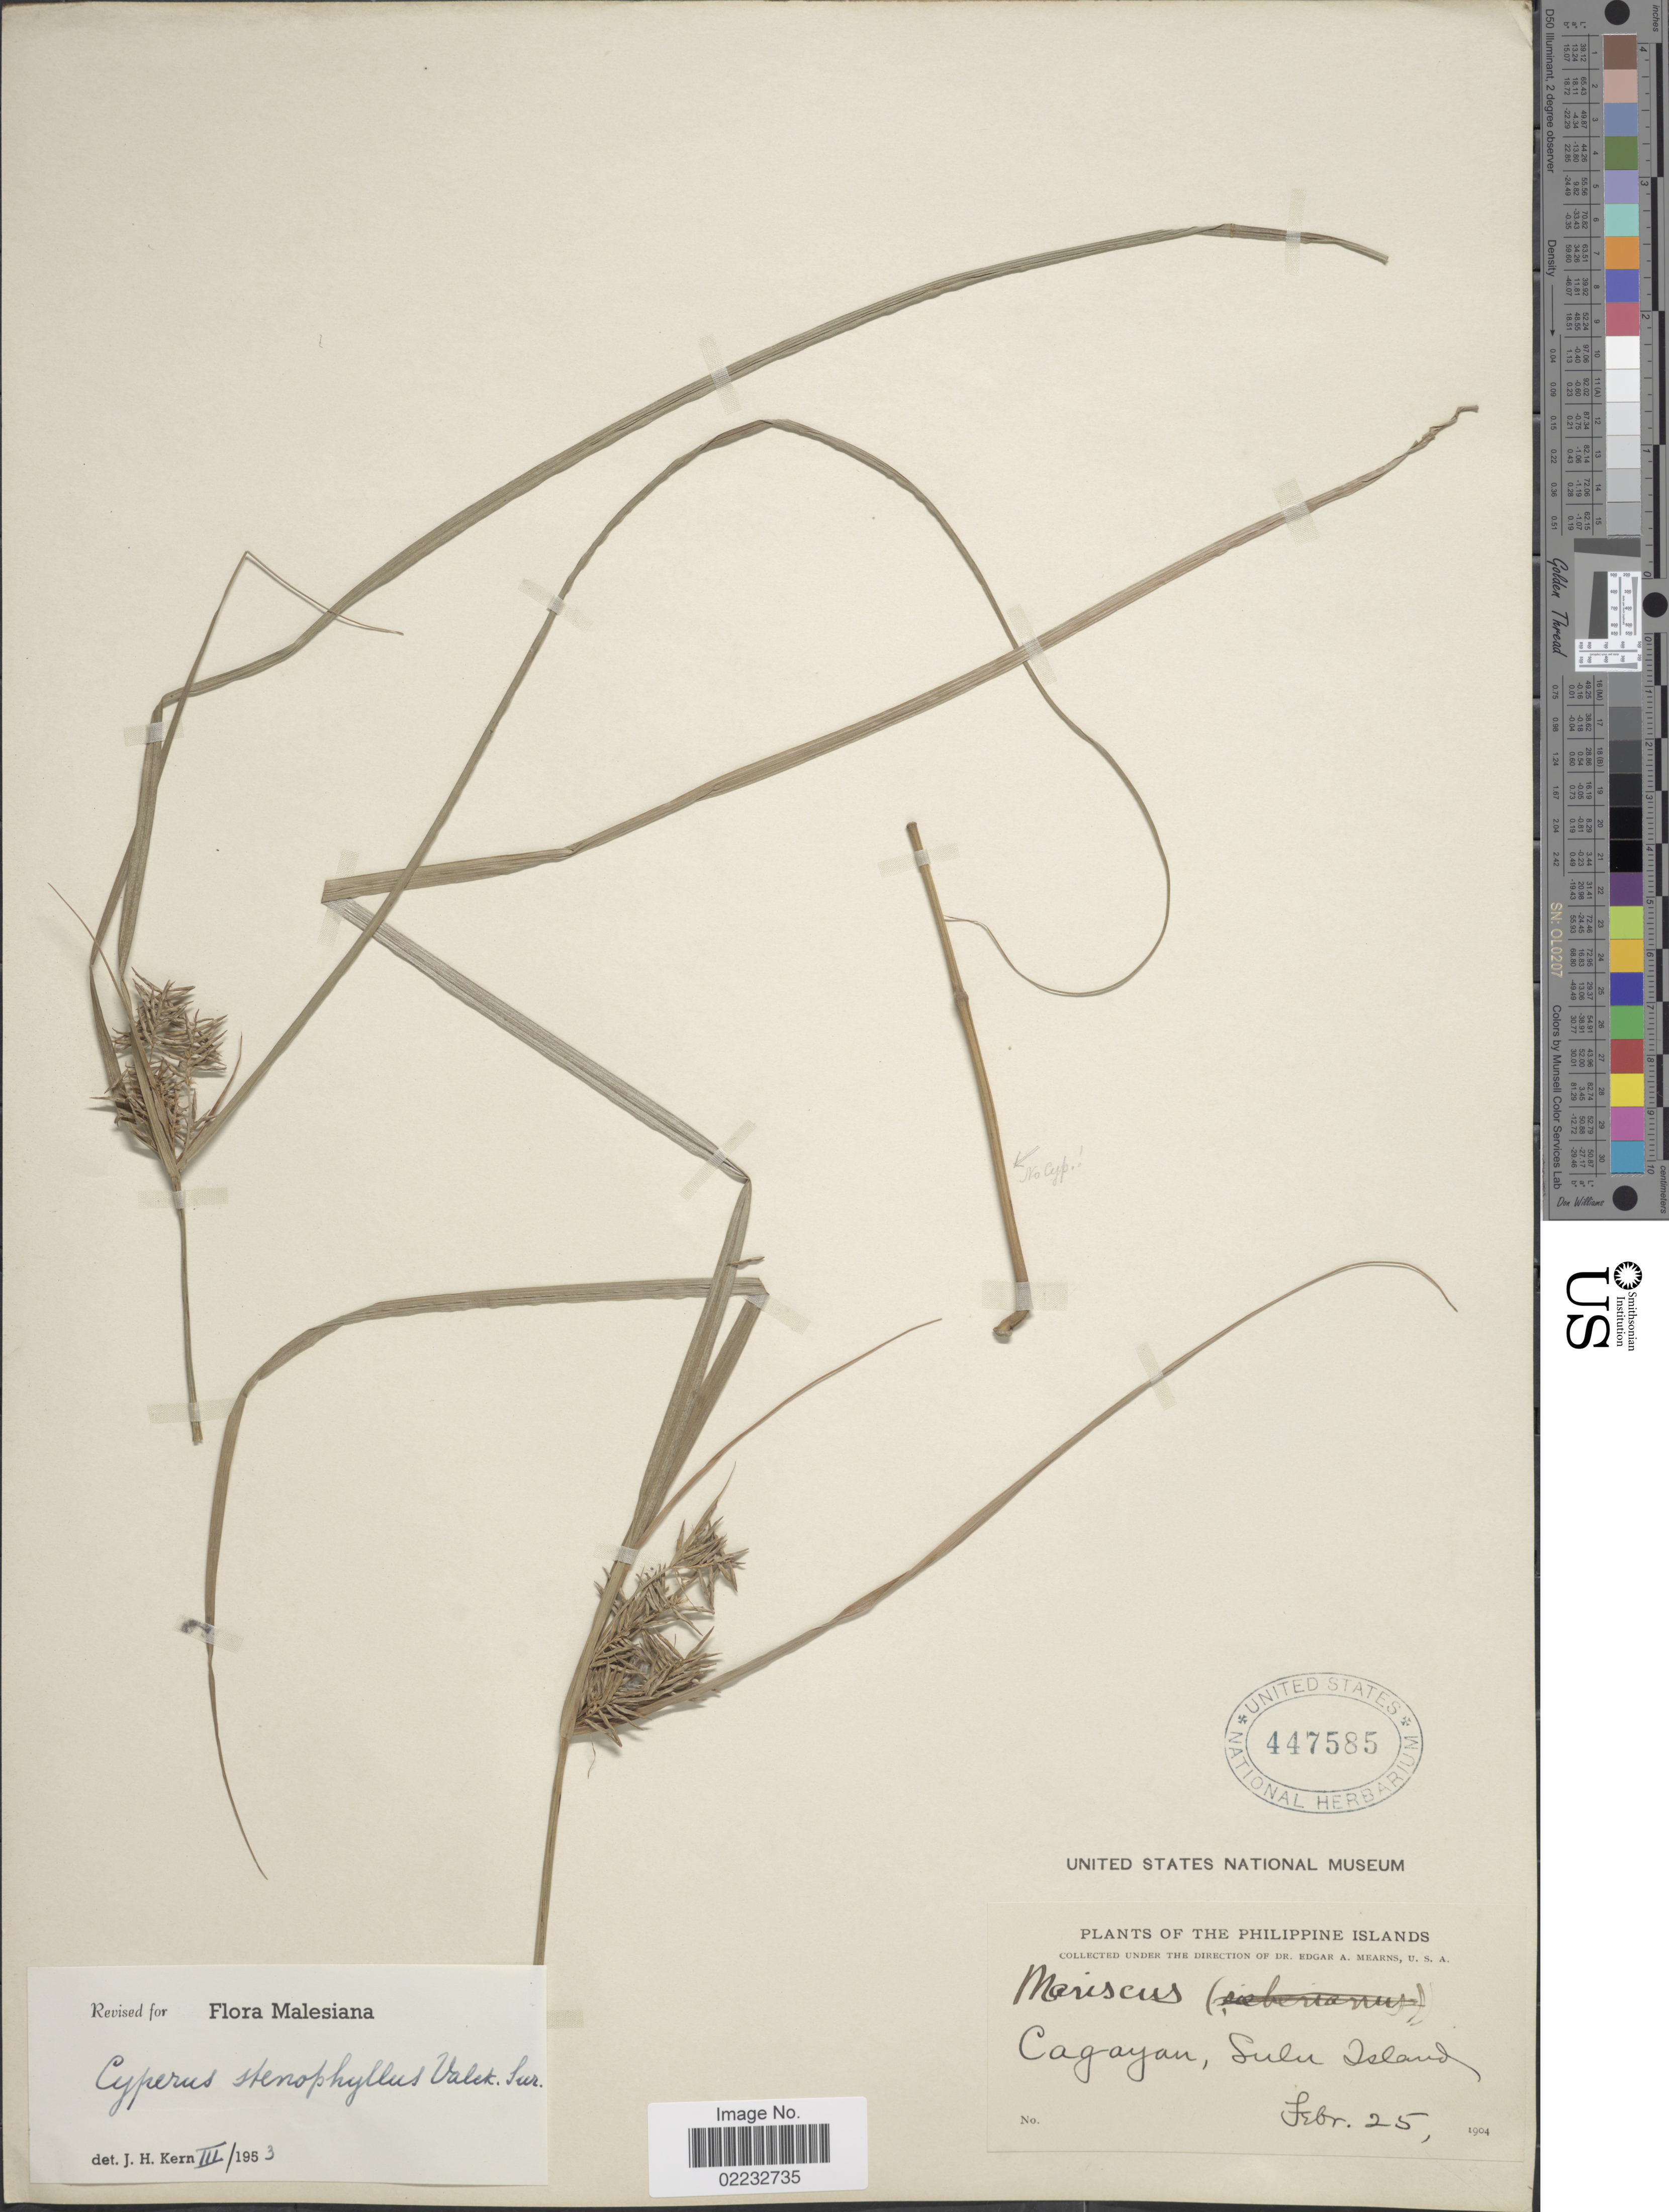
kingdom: Plantae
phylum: Tracheophyta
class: Liliopsida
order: Poales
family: Cyperaceae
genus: Cyperus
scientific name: Cyperus stenophyllus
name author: Valck. Sur.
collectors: E. A. Mearns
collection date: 1904-02-25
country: Philippines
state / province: Muslim Mindanao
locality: Cagayan, Sulu Island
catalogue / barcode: US 447585